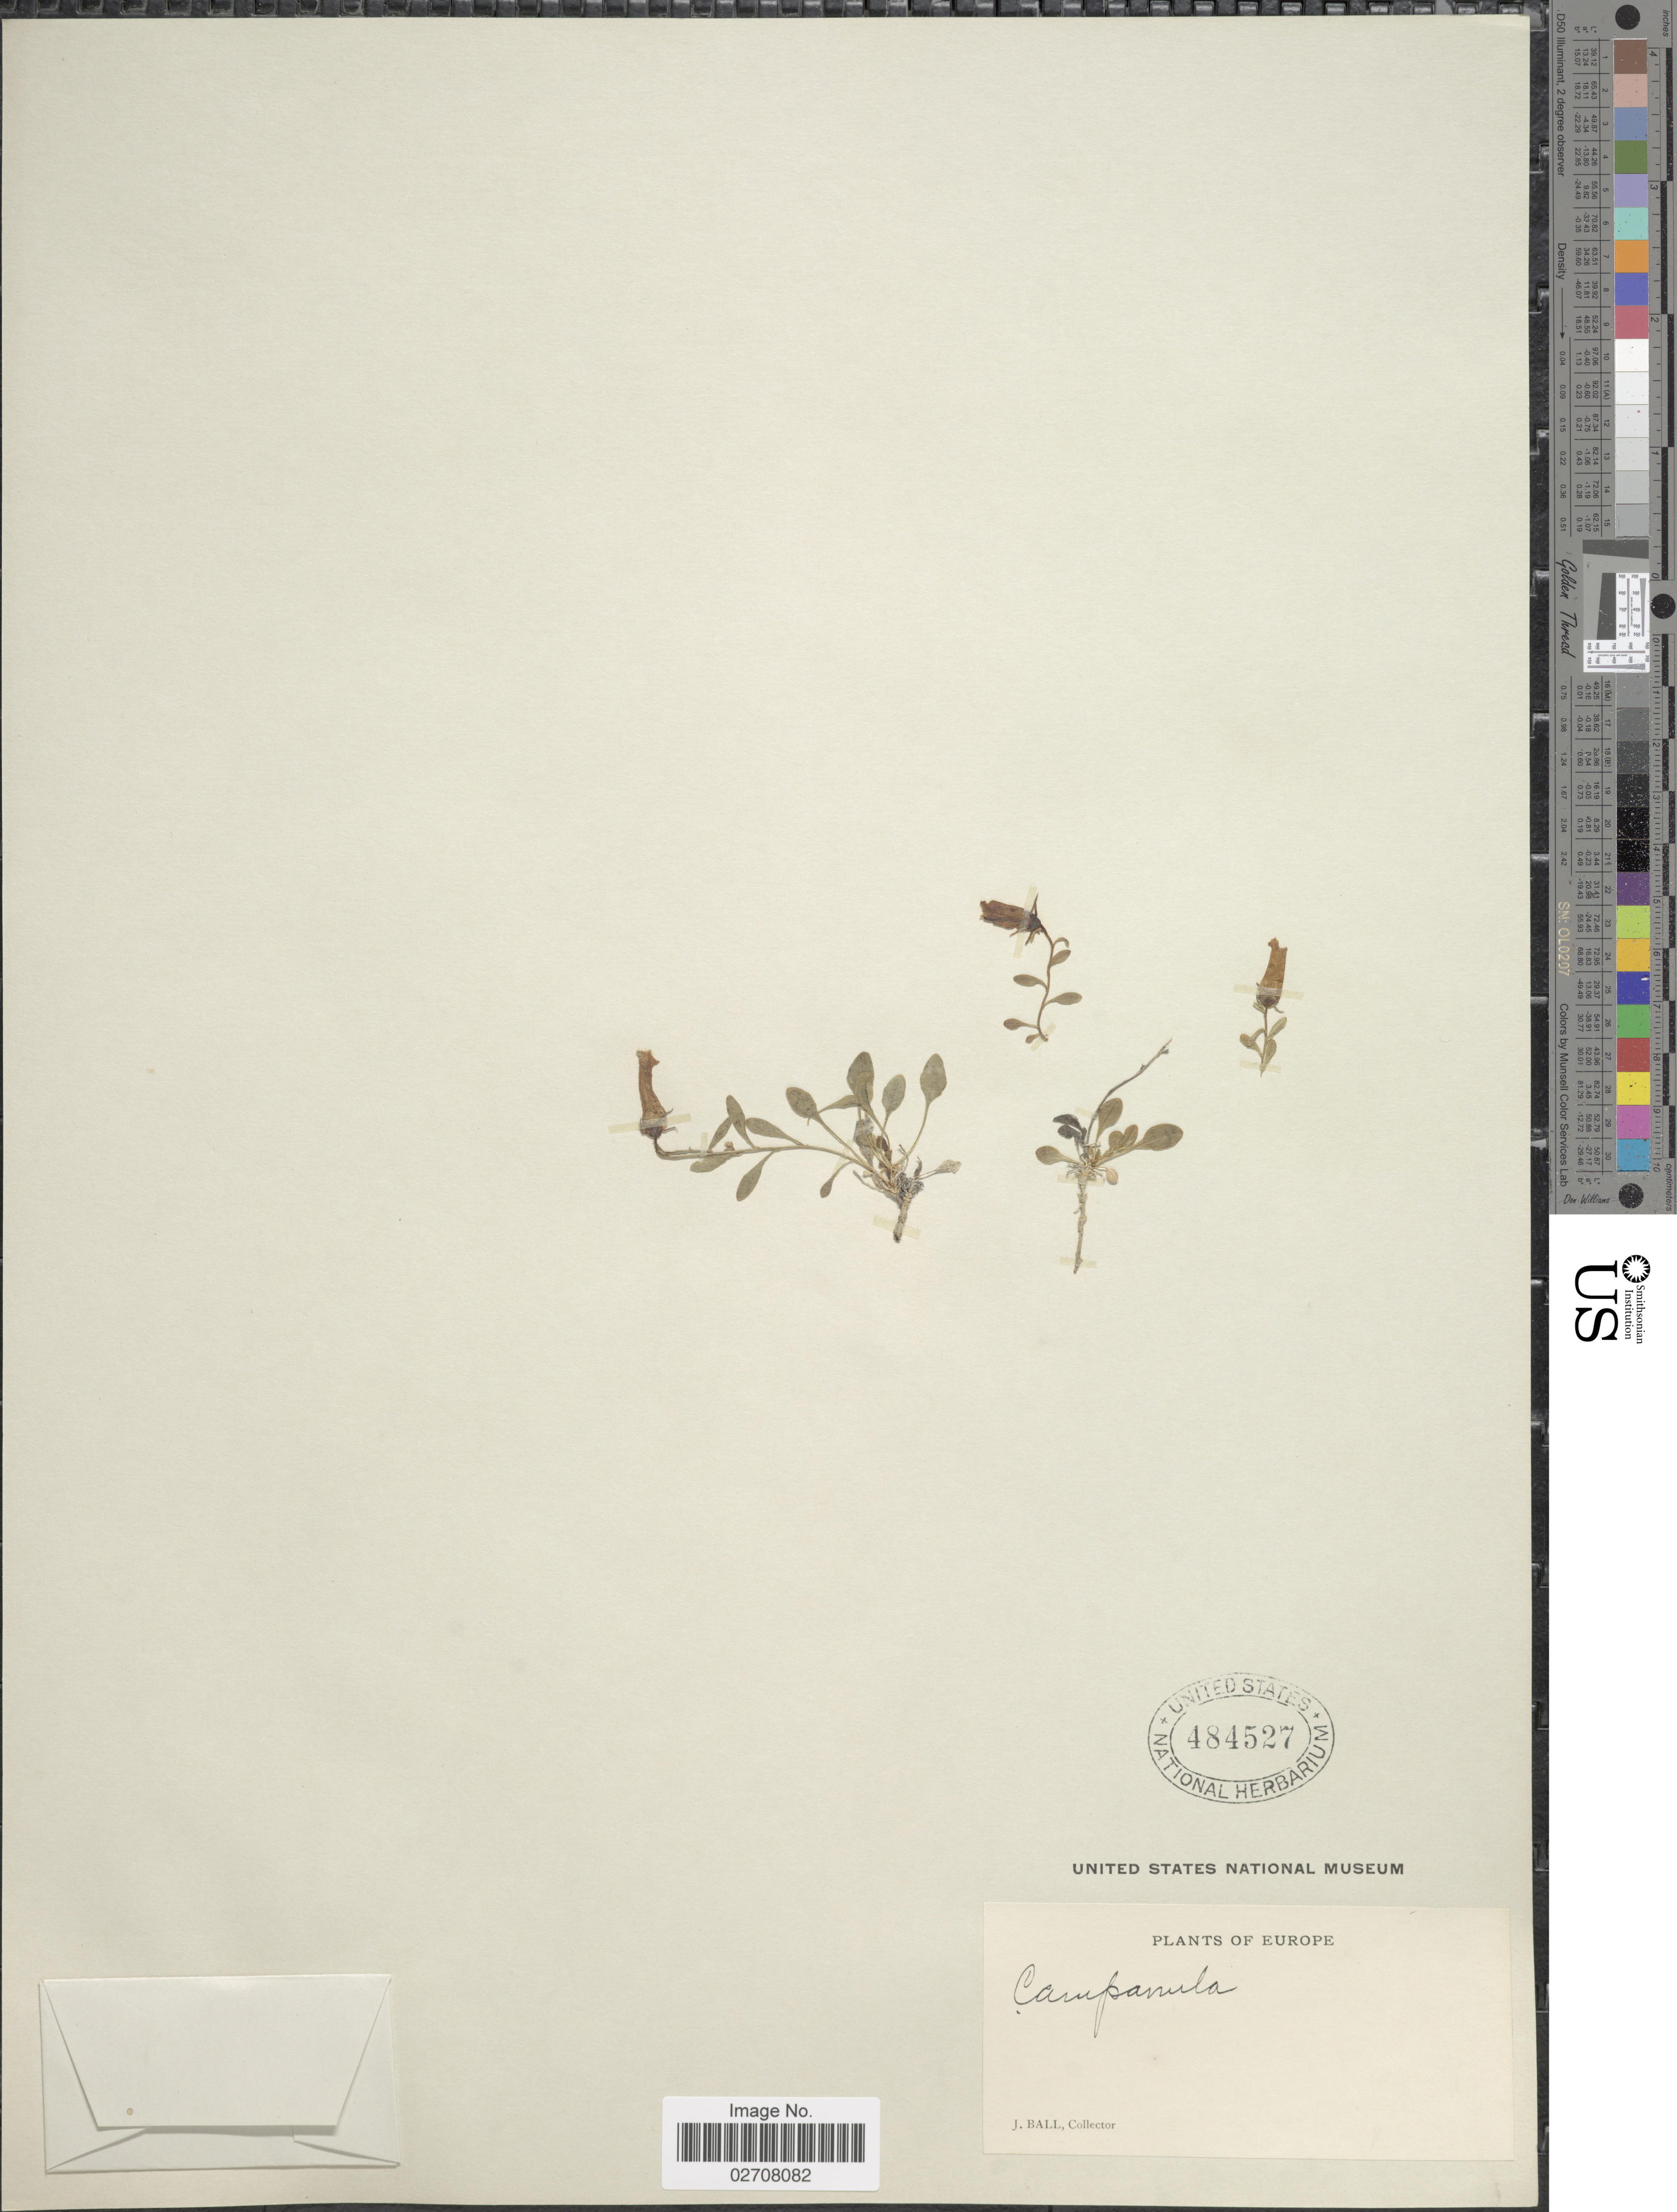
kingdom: Plantae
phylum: Tracheophyta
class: Magnoliopsida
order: Asterales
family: Campanulaceae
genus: Campanula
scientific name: Campanula zoysii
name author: Wulfen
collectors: J. Ball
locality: Europe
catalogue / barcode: US 484527